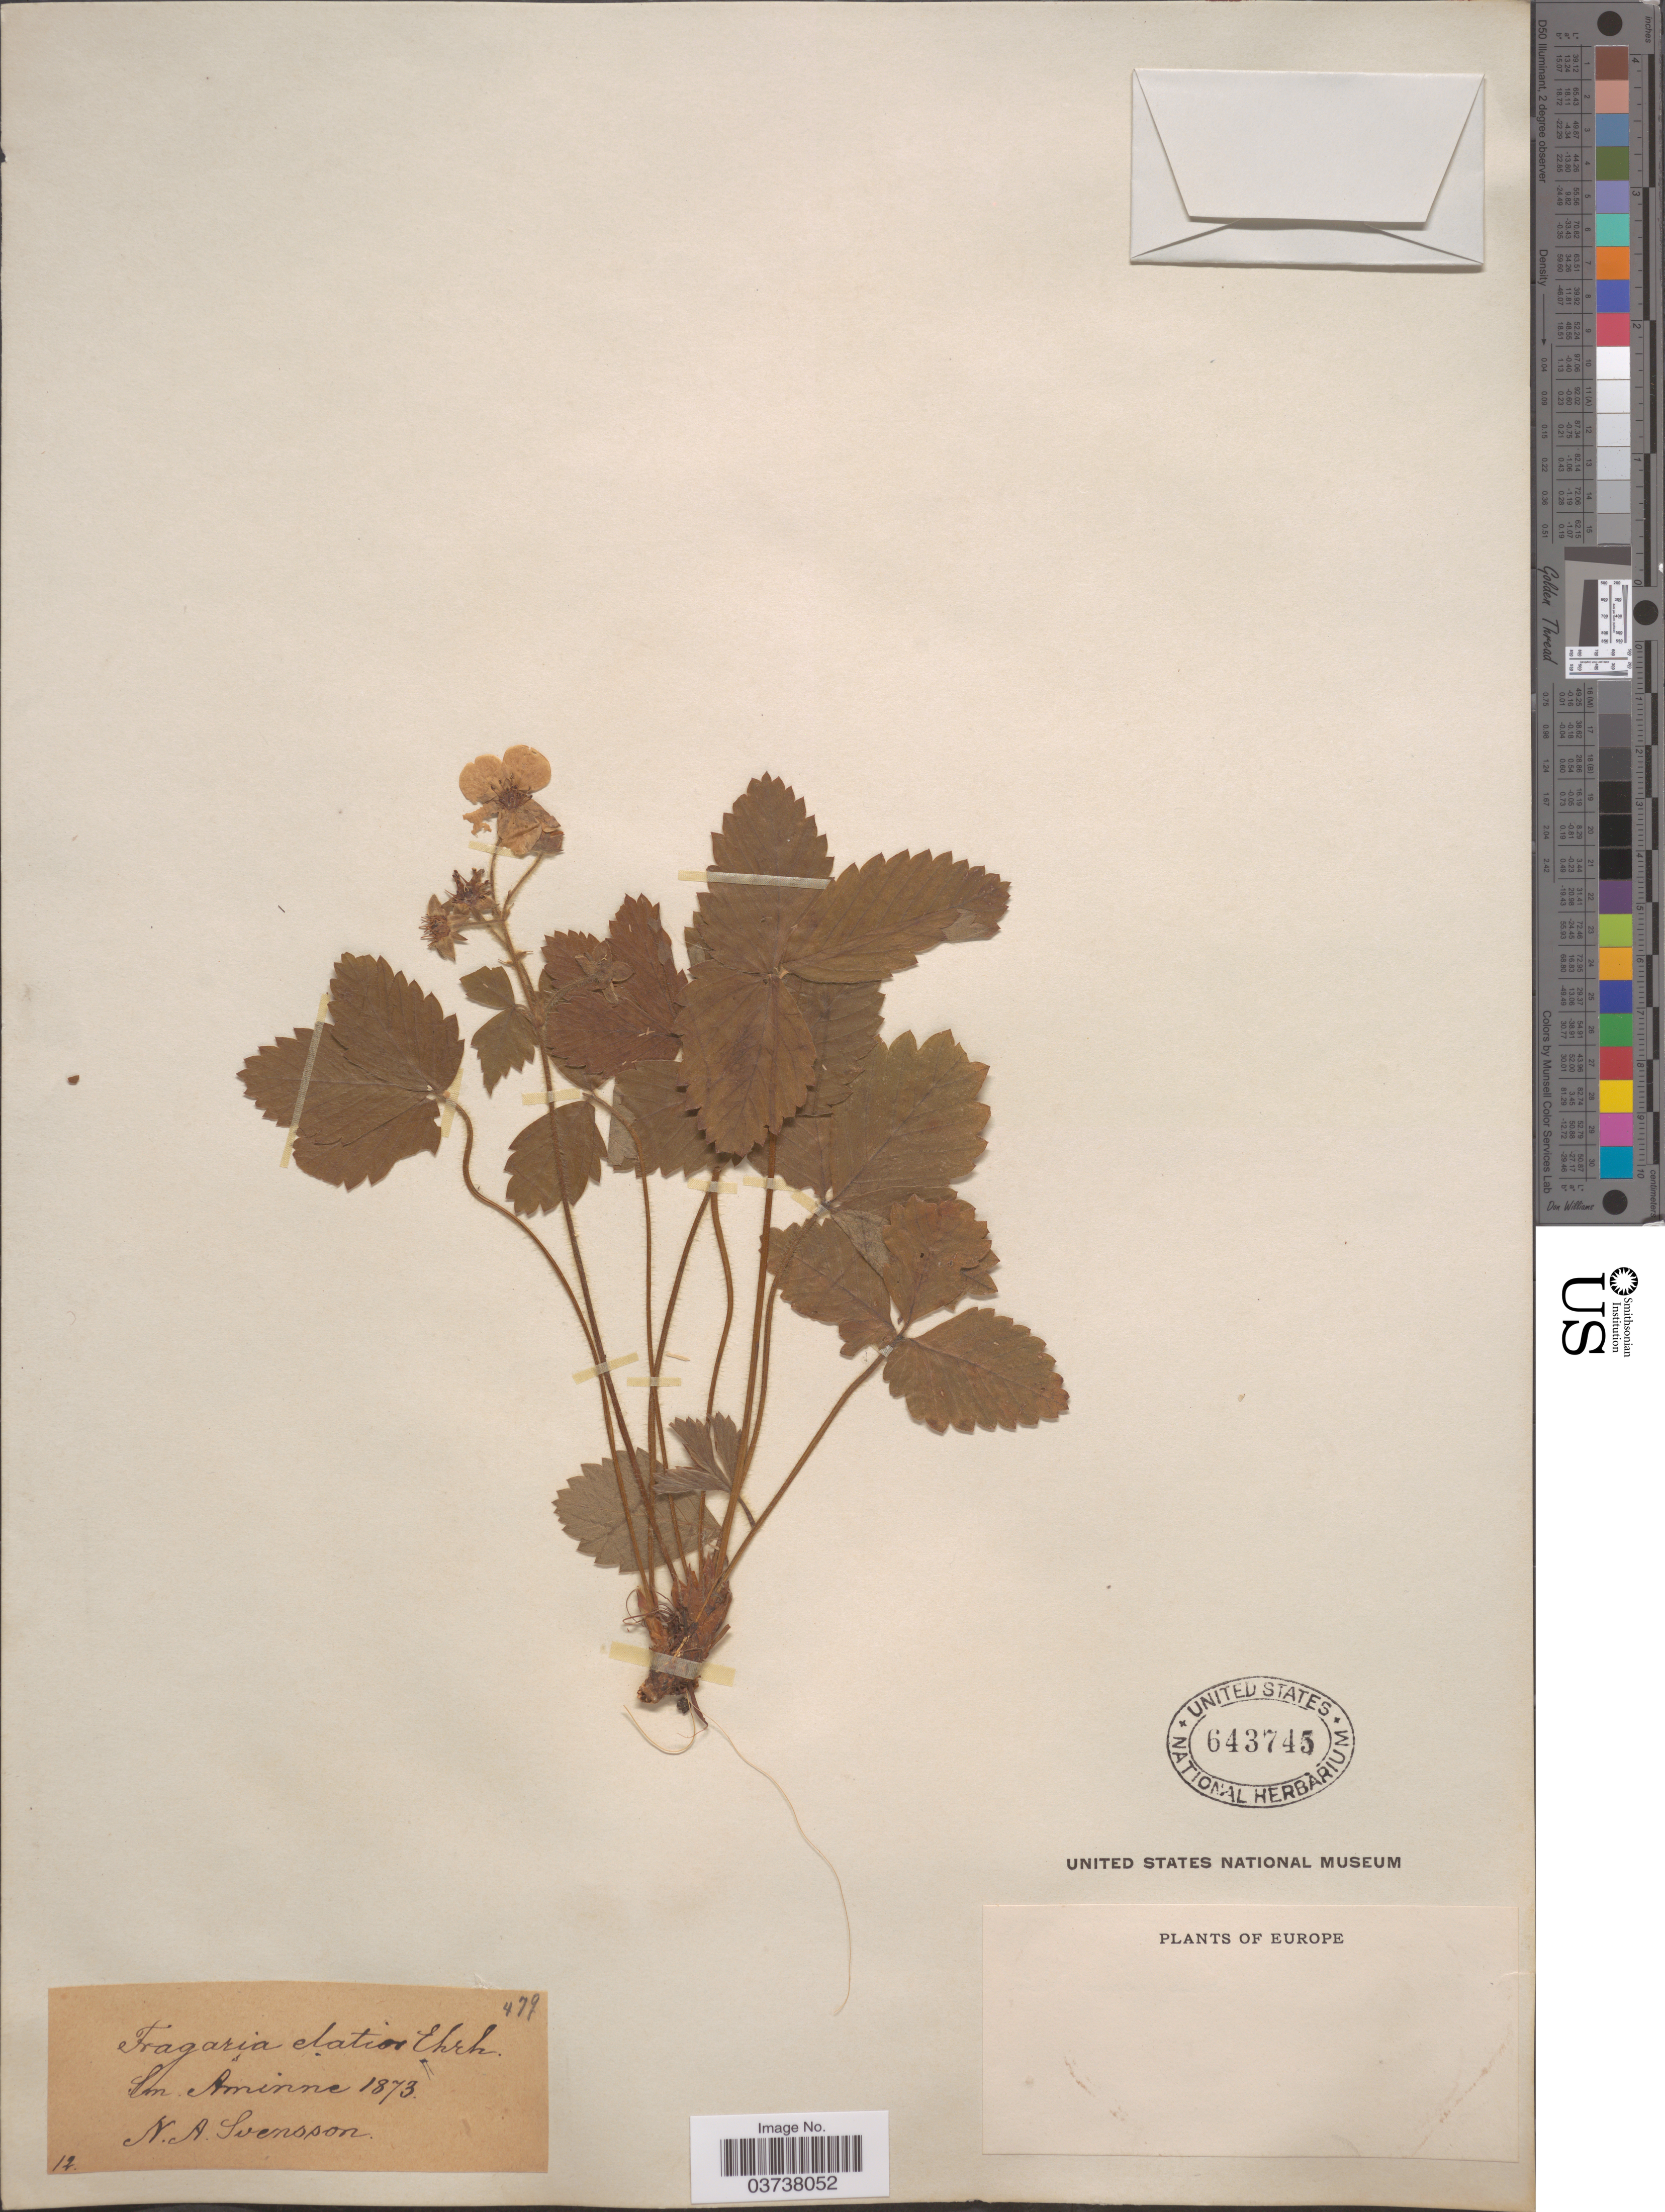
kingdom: Plantae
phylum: Tracheophyta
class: Magnoliopsida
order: Rosales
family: Rosaceae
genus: Fragaria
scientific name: Fragaria elatior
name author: Ehrh.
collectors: N. Svensson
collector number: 479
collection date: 1873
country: Sweden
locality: Sm. Aminne. Europe.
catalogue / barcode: US 643745